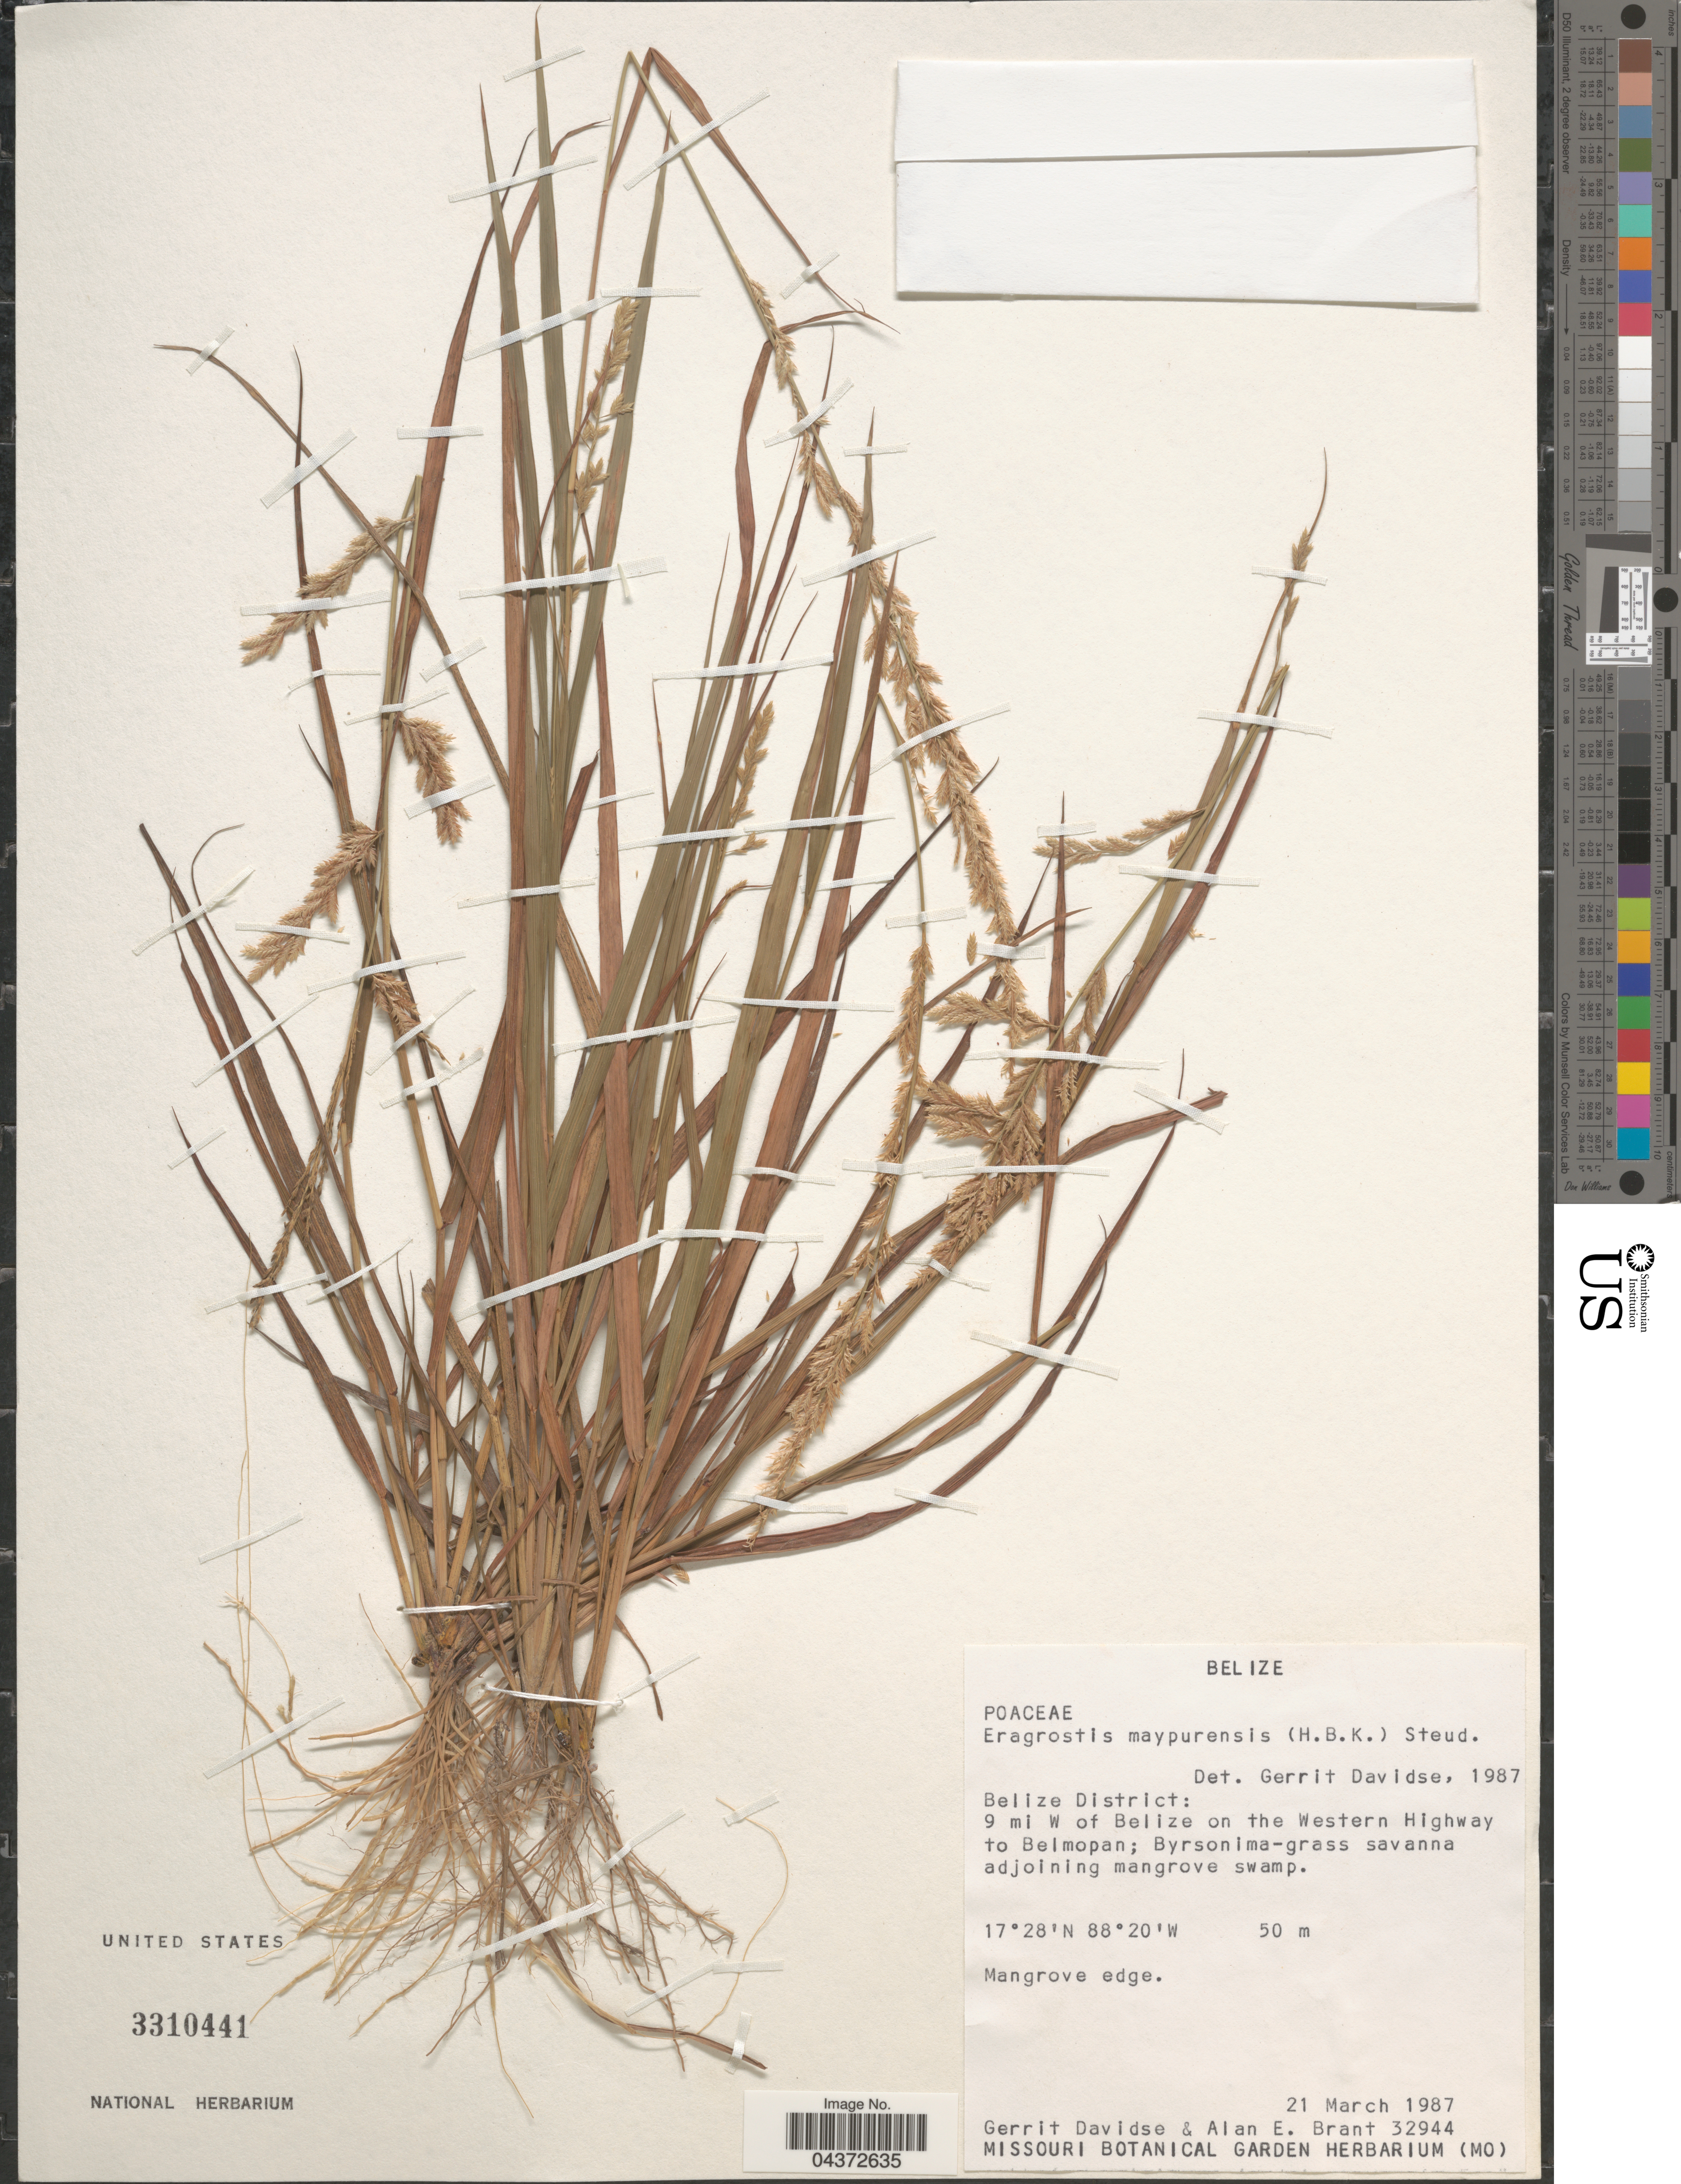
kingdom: Plantae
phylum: Tracheophyta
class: Liliopsida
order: Poales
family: Poaceae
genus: Eragrostis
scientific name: Eragrostis maypurensis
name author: (Kunth) Steud.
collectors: G. Davidse & A. Brant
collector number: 32944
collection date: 1987-03-21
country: Belize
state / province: Belize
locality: Belize District: 9 mi W of Belize on the Western Highway to Belmopan; Byrsonima-grass savanna adjoining mangrove swamp.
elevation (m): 50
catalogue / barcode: US 3310441